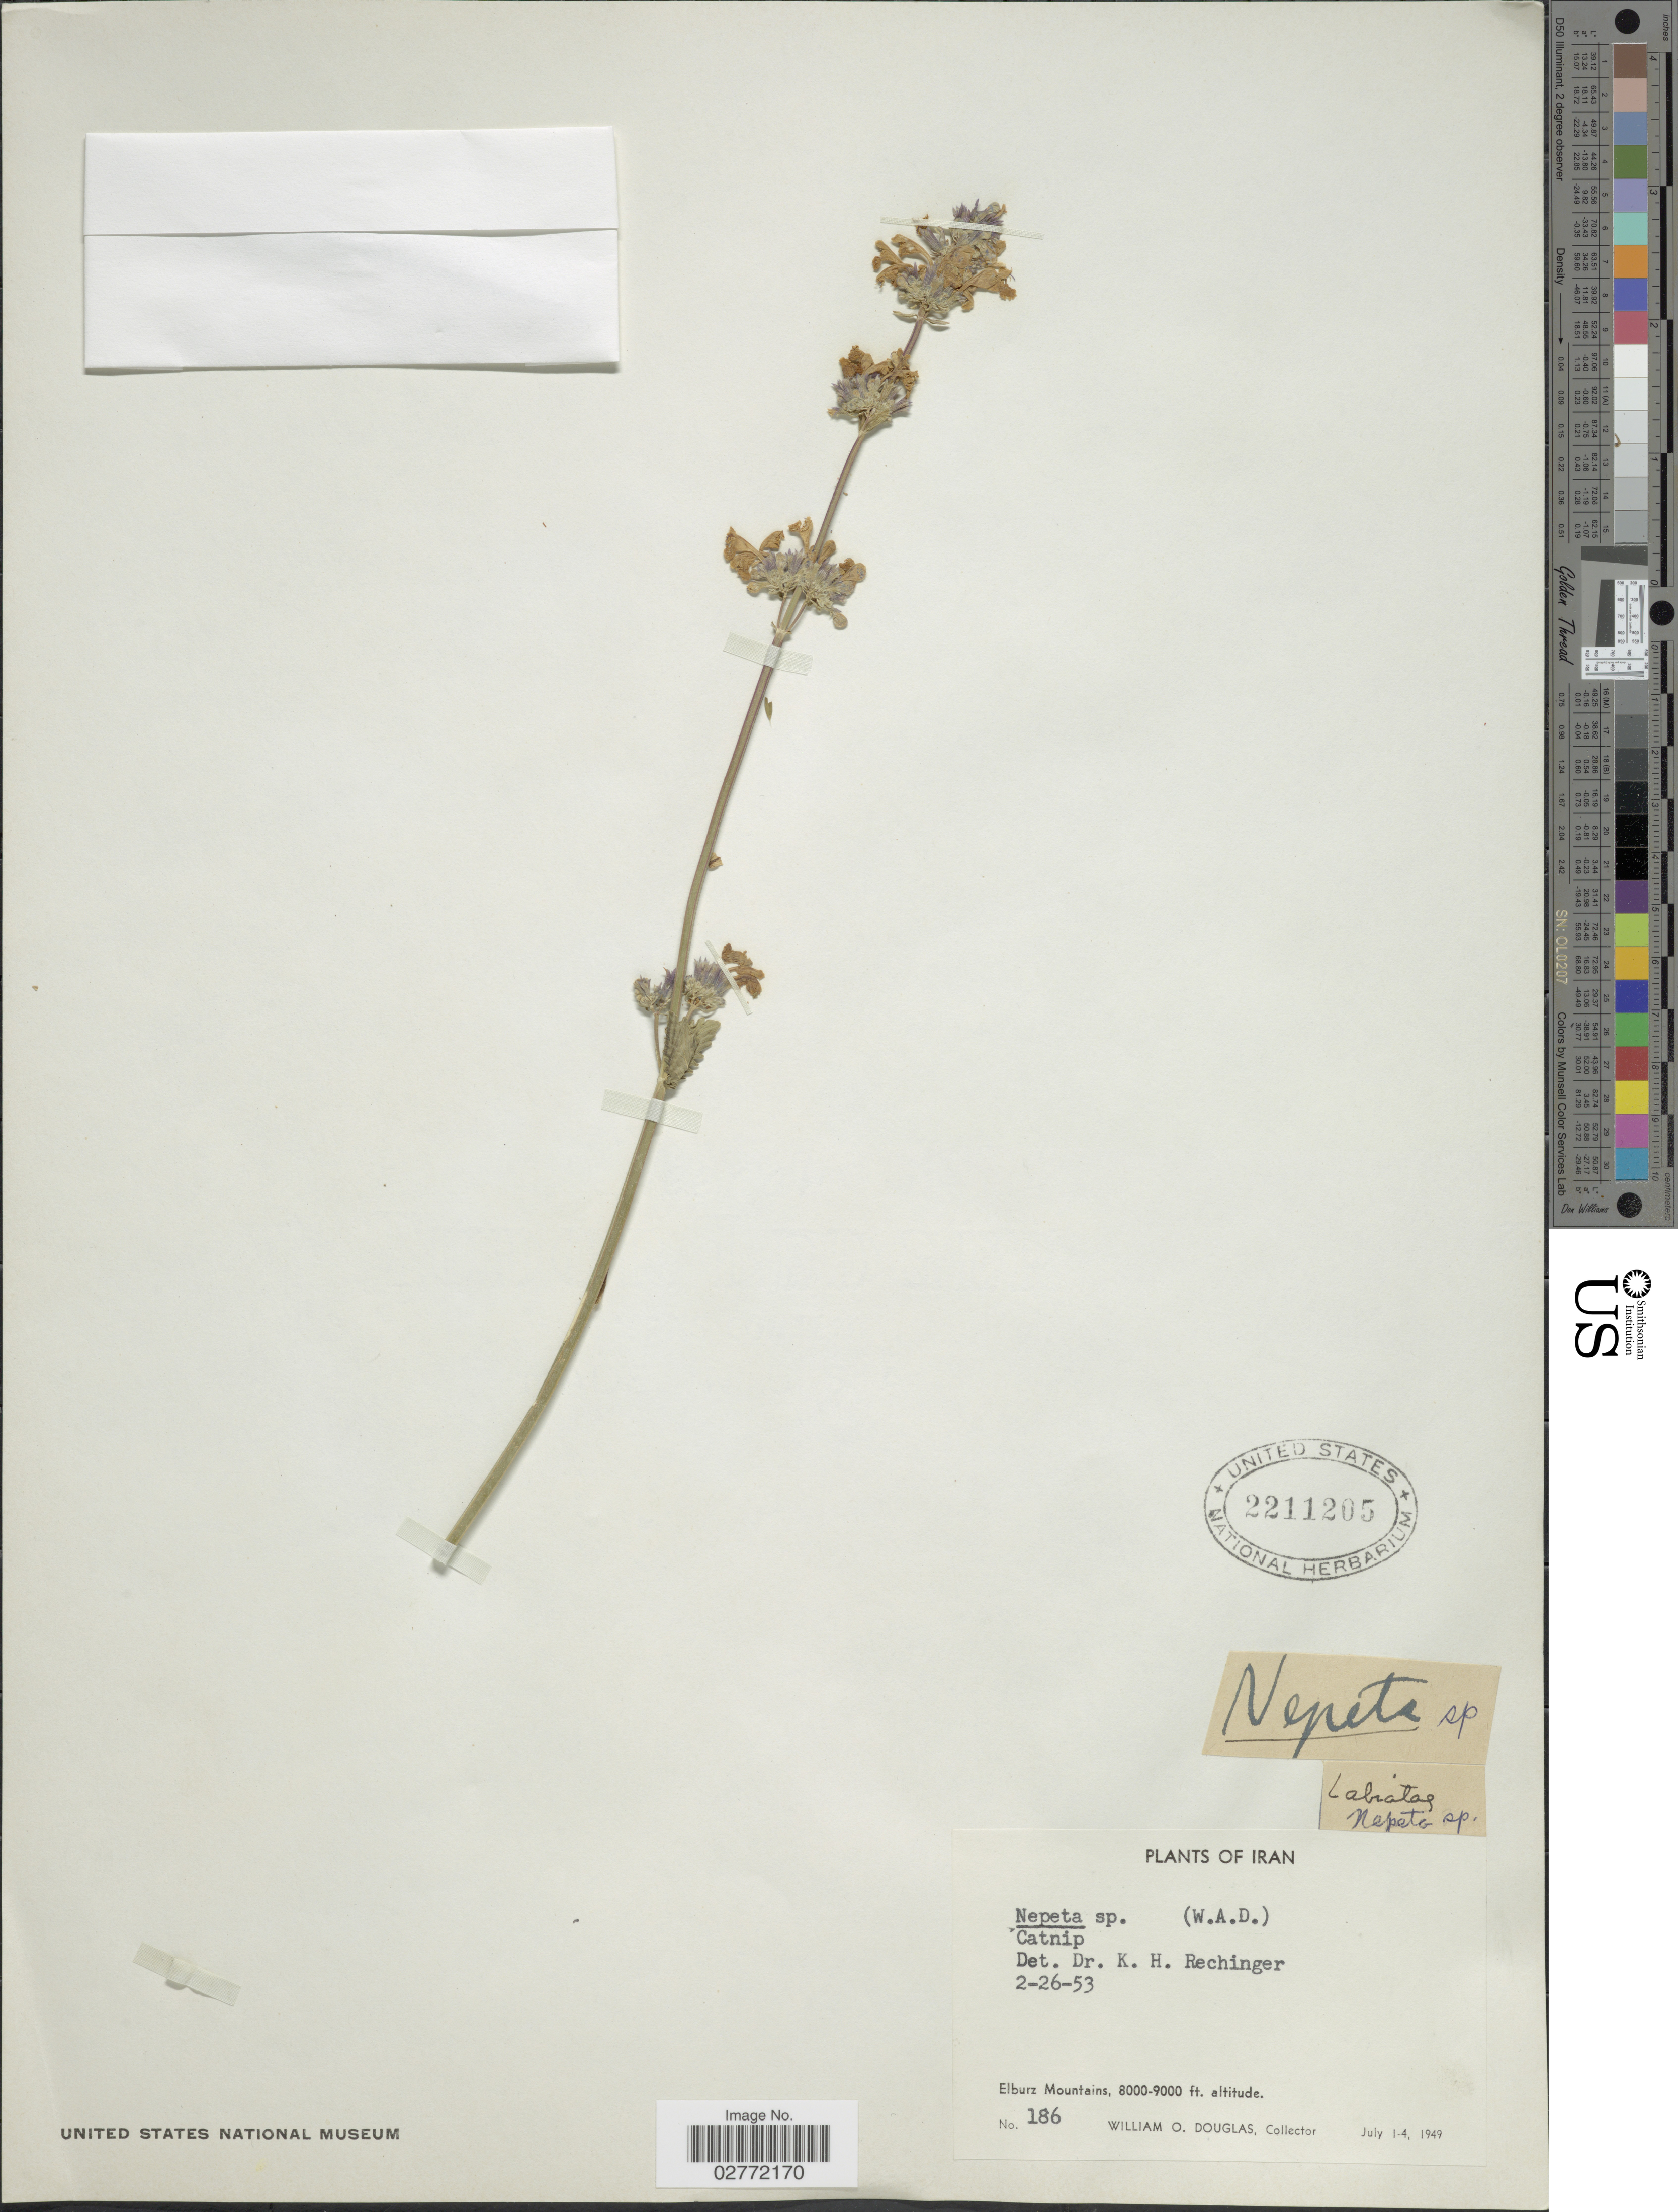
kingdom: Plantae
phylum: Tracheophyta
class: Magnoliopsida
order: Lamiales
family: Lamiaceae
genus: Nepeta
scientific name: Nepeta sp.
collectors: W. Douglas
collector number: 186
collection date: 1949-07-01/1949-07-04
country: Iran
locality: Elburz Mountains.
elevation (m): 2438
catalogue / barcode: US 2211205